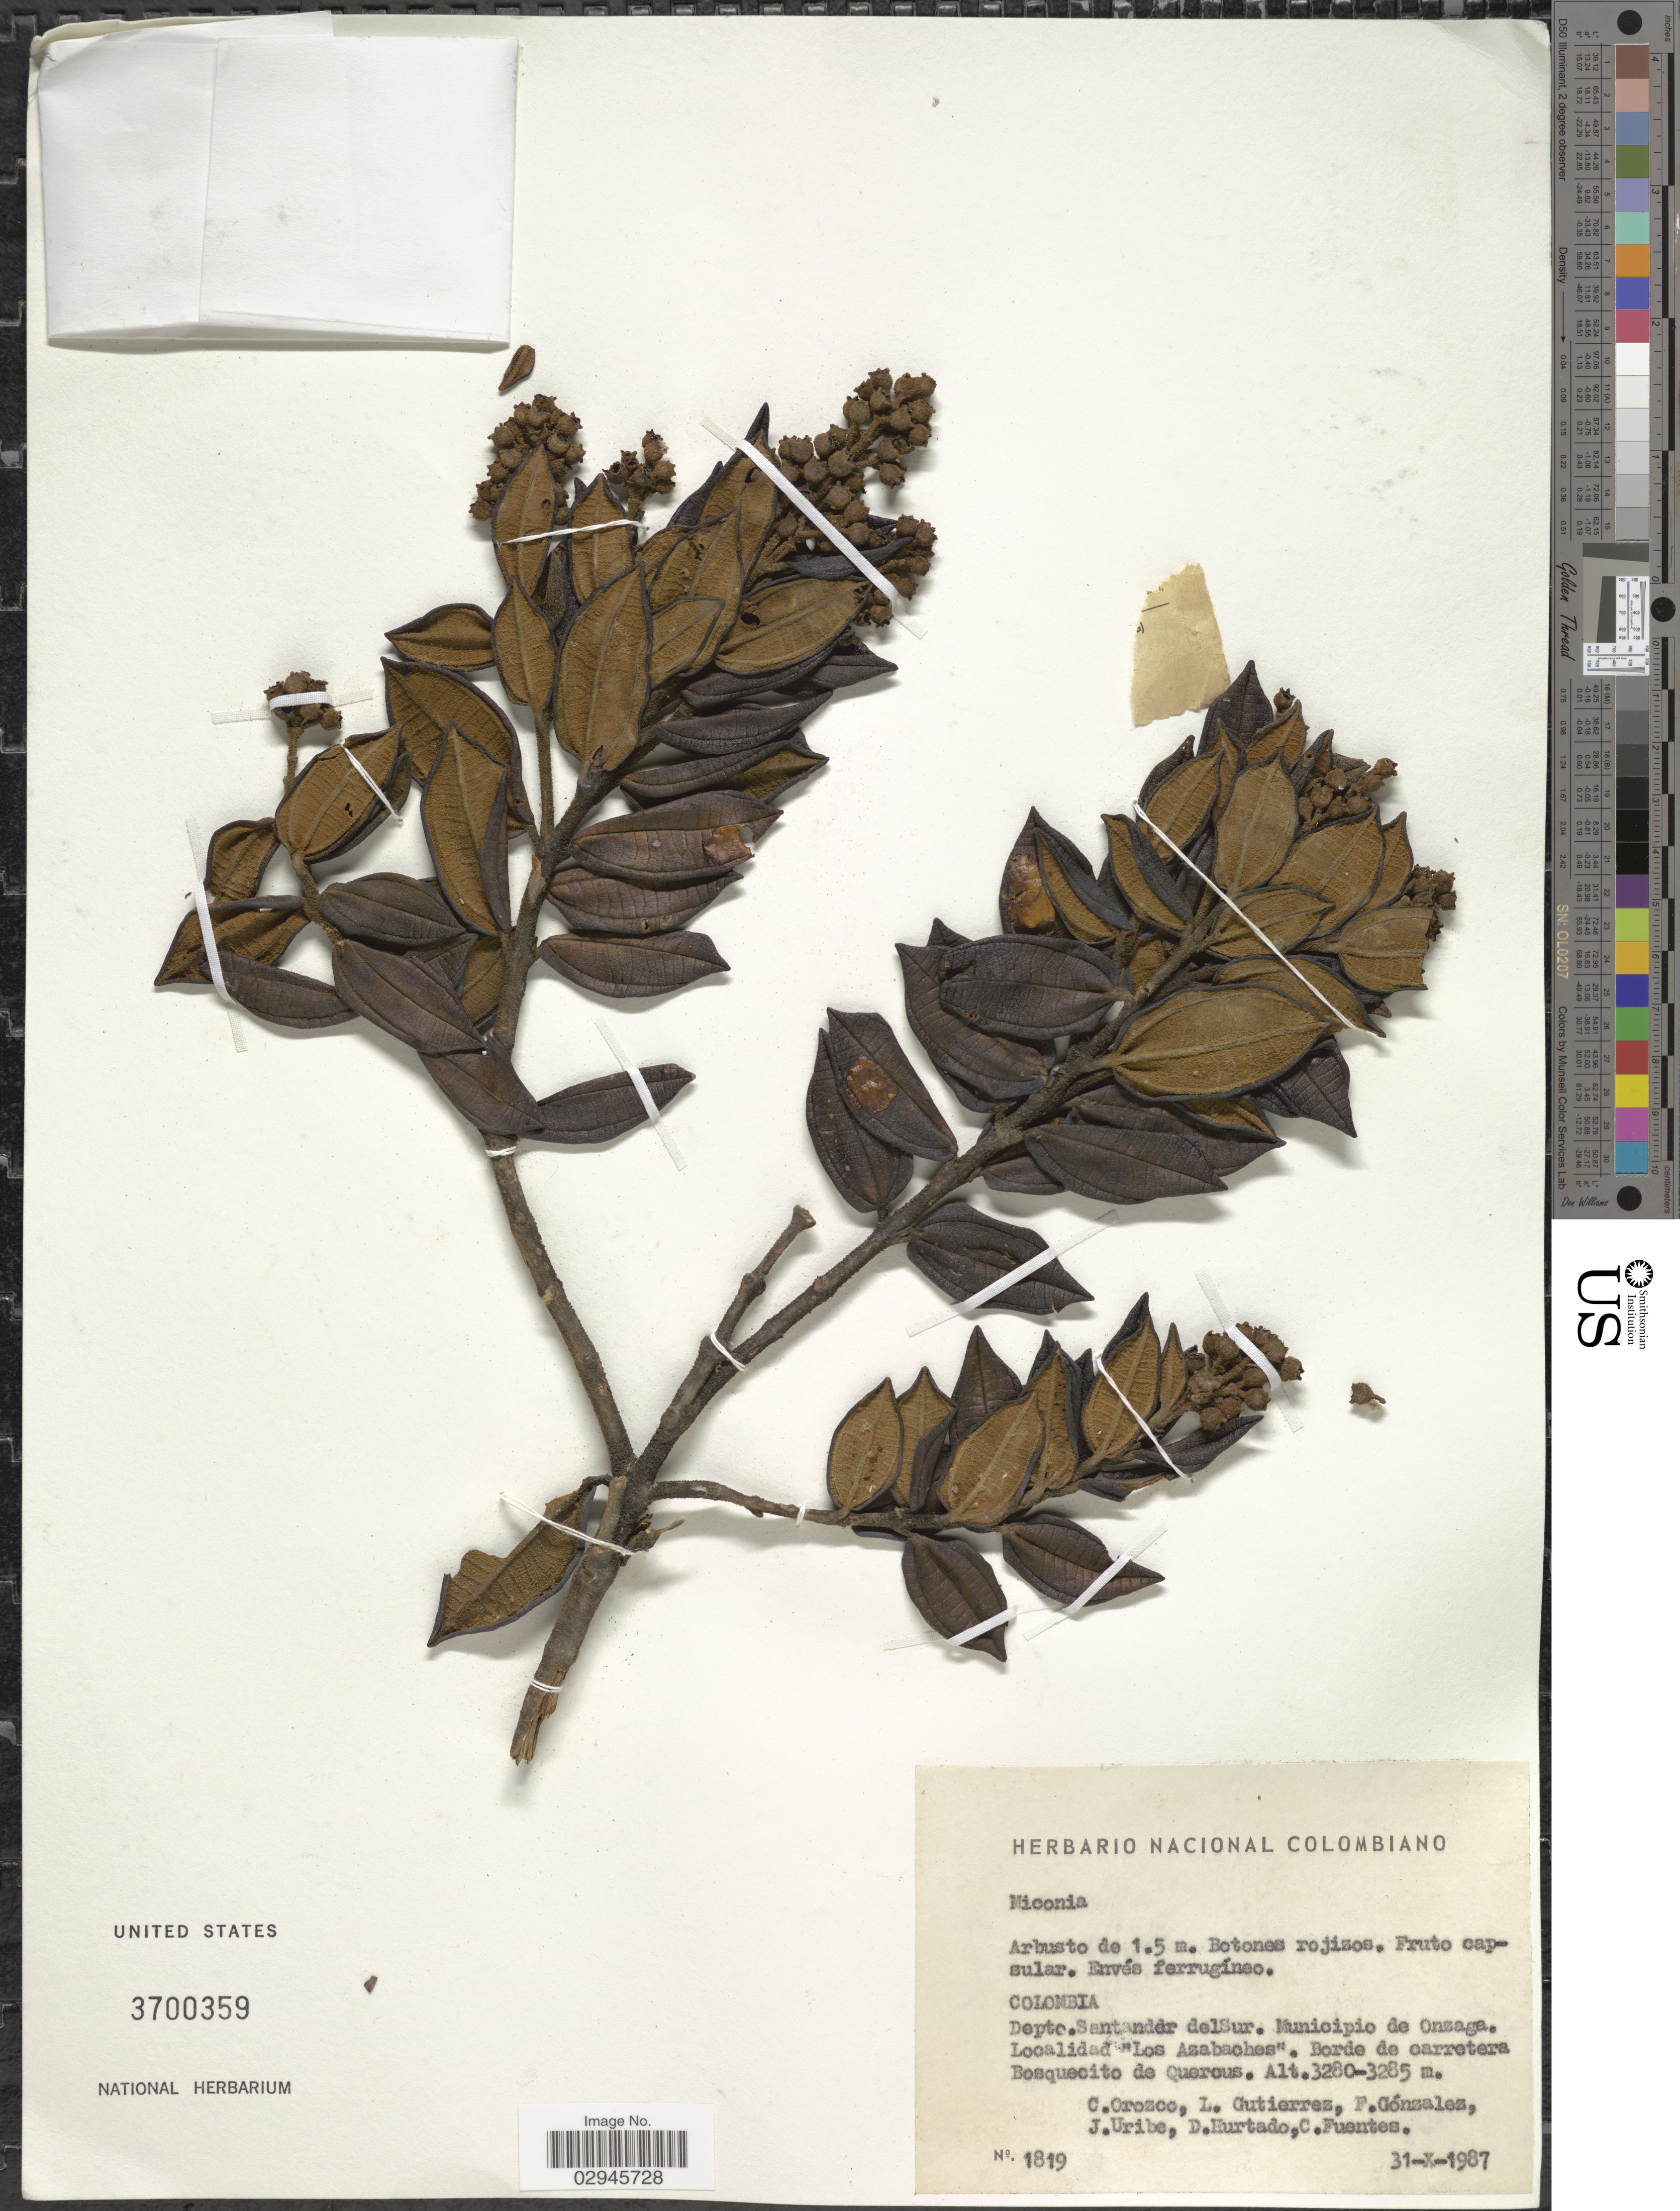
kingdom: Plantae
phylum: Tracheophyta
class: Magnoliopsida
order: Myrtales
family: Melastomataceae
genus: Miconia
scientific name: Miconia sp.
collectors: C. Orozco, L. Gutiérrez, F. González, J. Uribe & et al.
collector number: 1819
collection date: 1987-10-31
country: Colombia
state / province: Santander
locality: Depto. Santander del Sur. Municipio de Onzaga, "Los Azabaches". Borde de carretera. Bosquecito de Querous.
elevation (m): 3280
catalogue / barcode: US 3700359